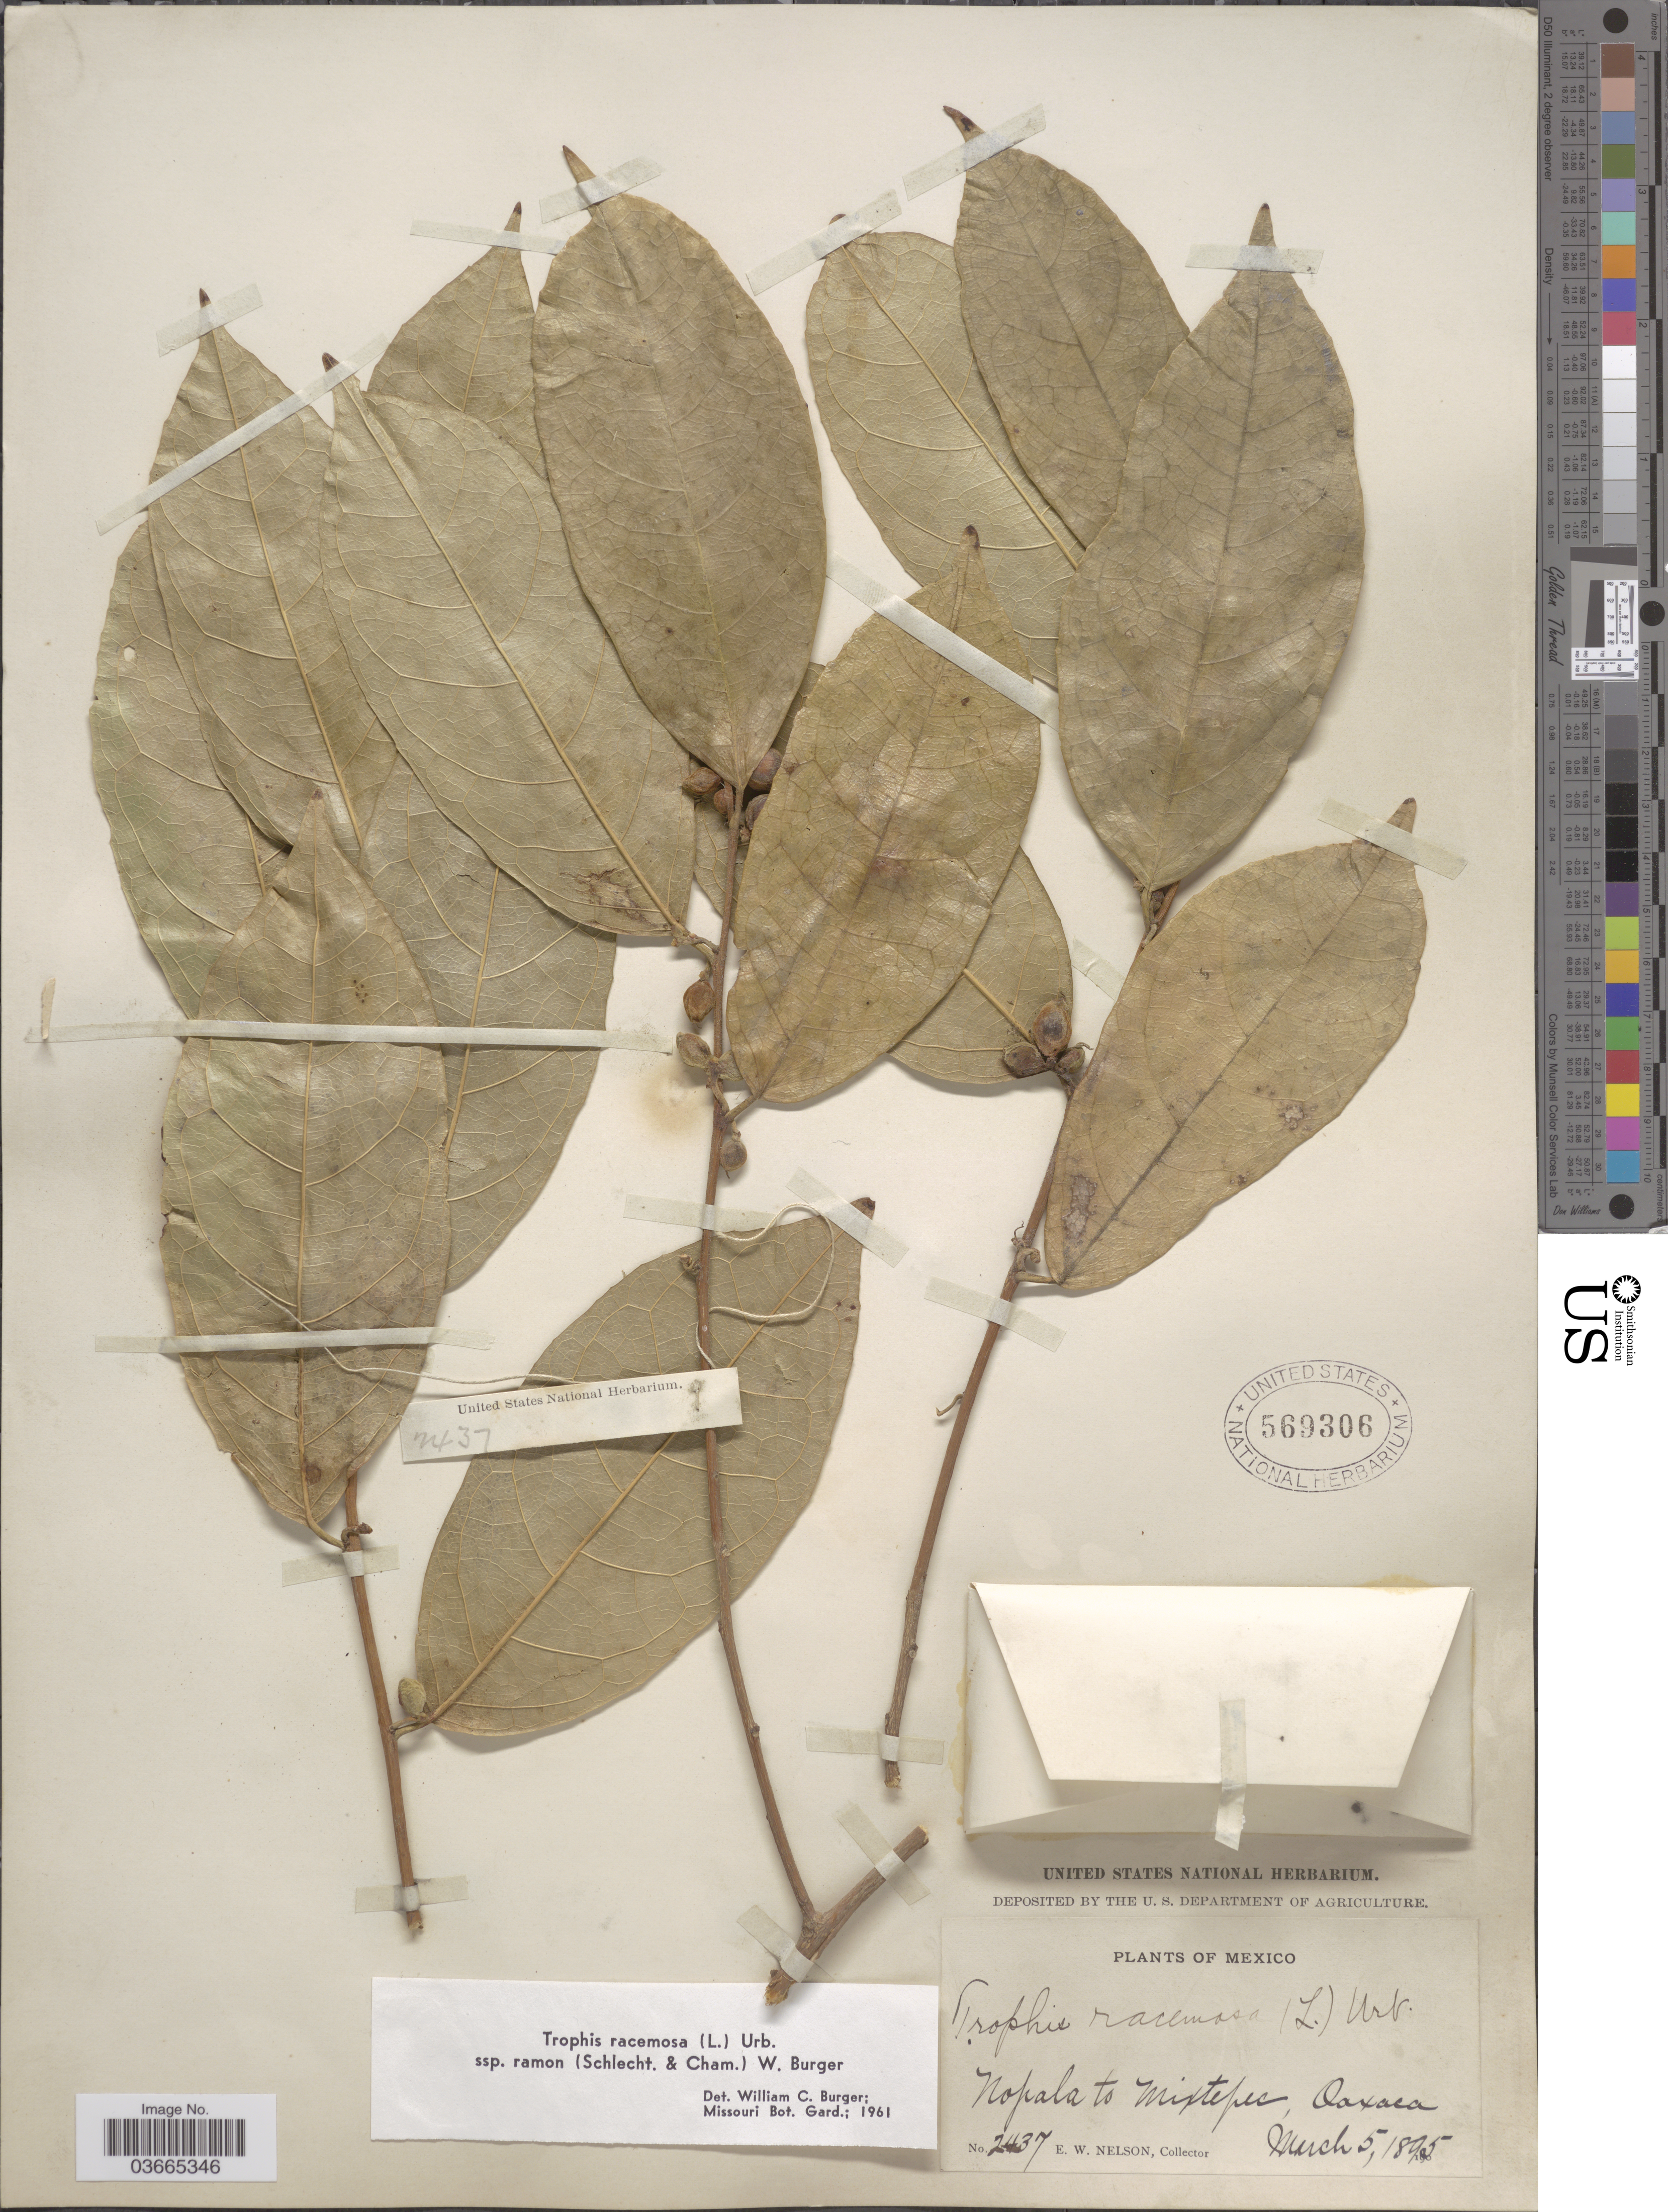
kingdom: Plantae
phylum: Tracheophyta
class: Magnoliopsida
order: Rosales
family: Moraceae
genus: Trophis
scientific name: Trophis racemosa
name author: (L.) Urb.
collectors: E. W. Nelson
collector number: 2437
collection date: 1895-03-05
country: Mexico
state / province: Oaxaca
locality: Nopala to Mixtepec.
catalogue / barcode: US 569306